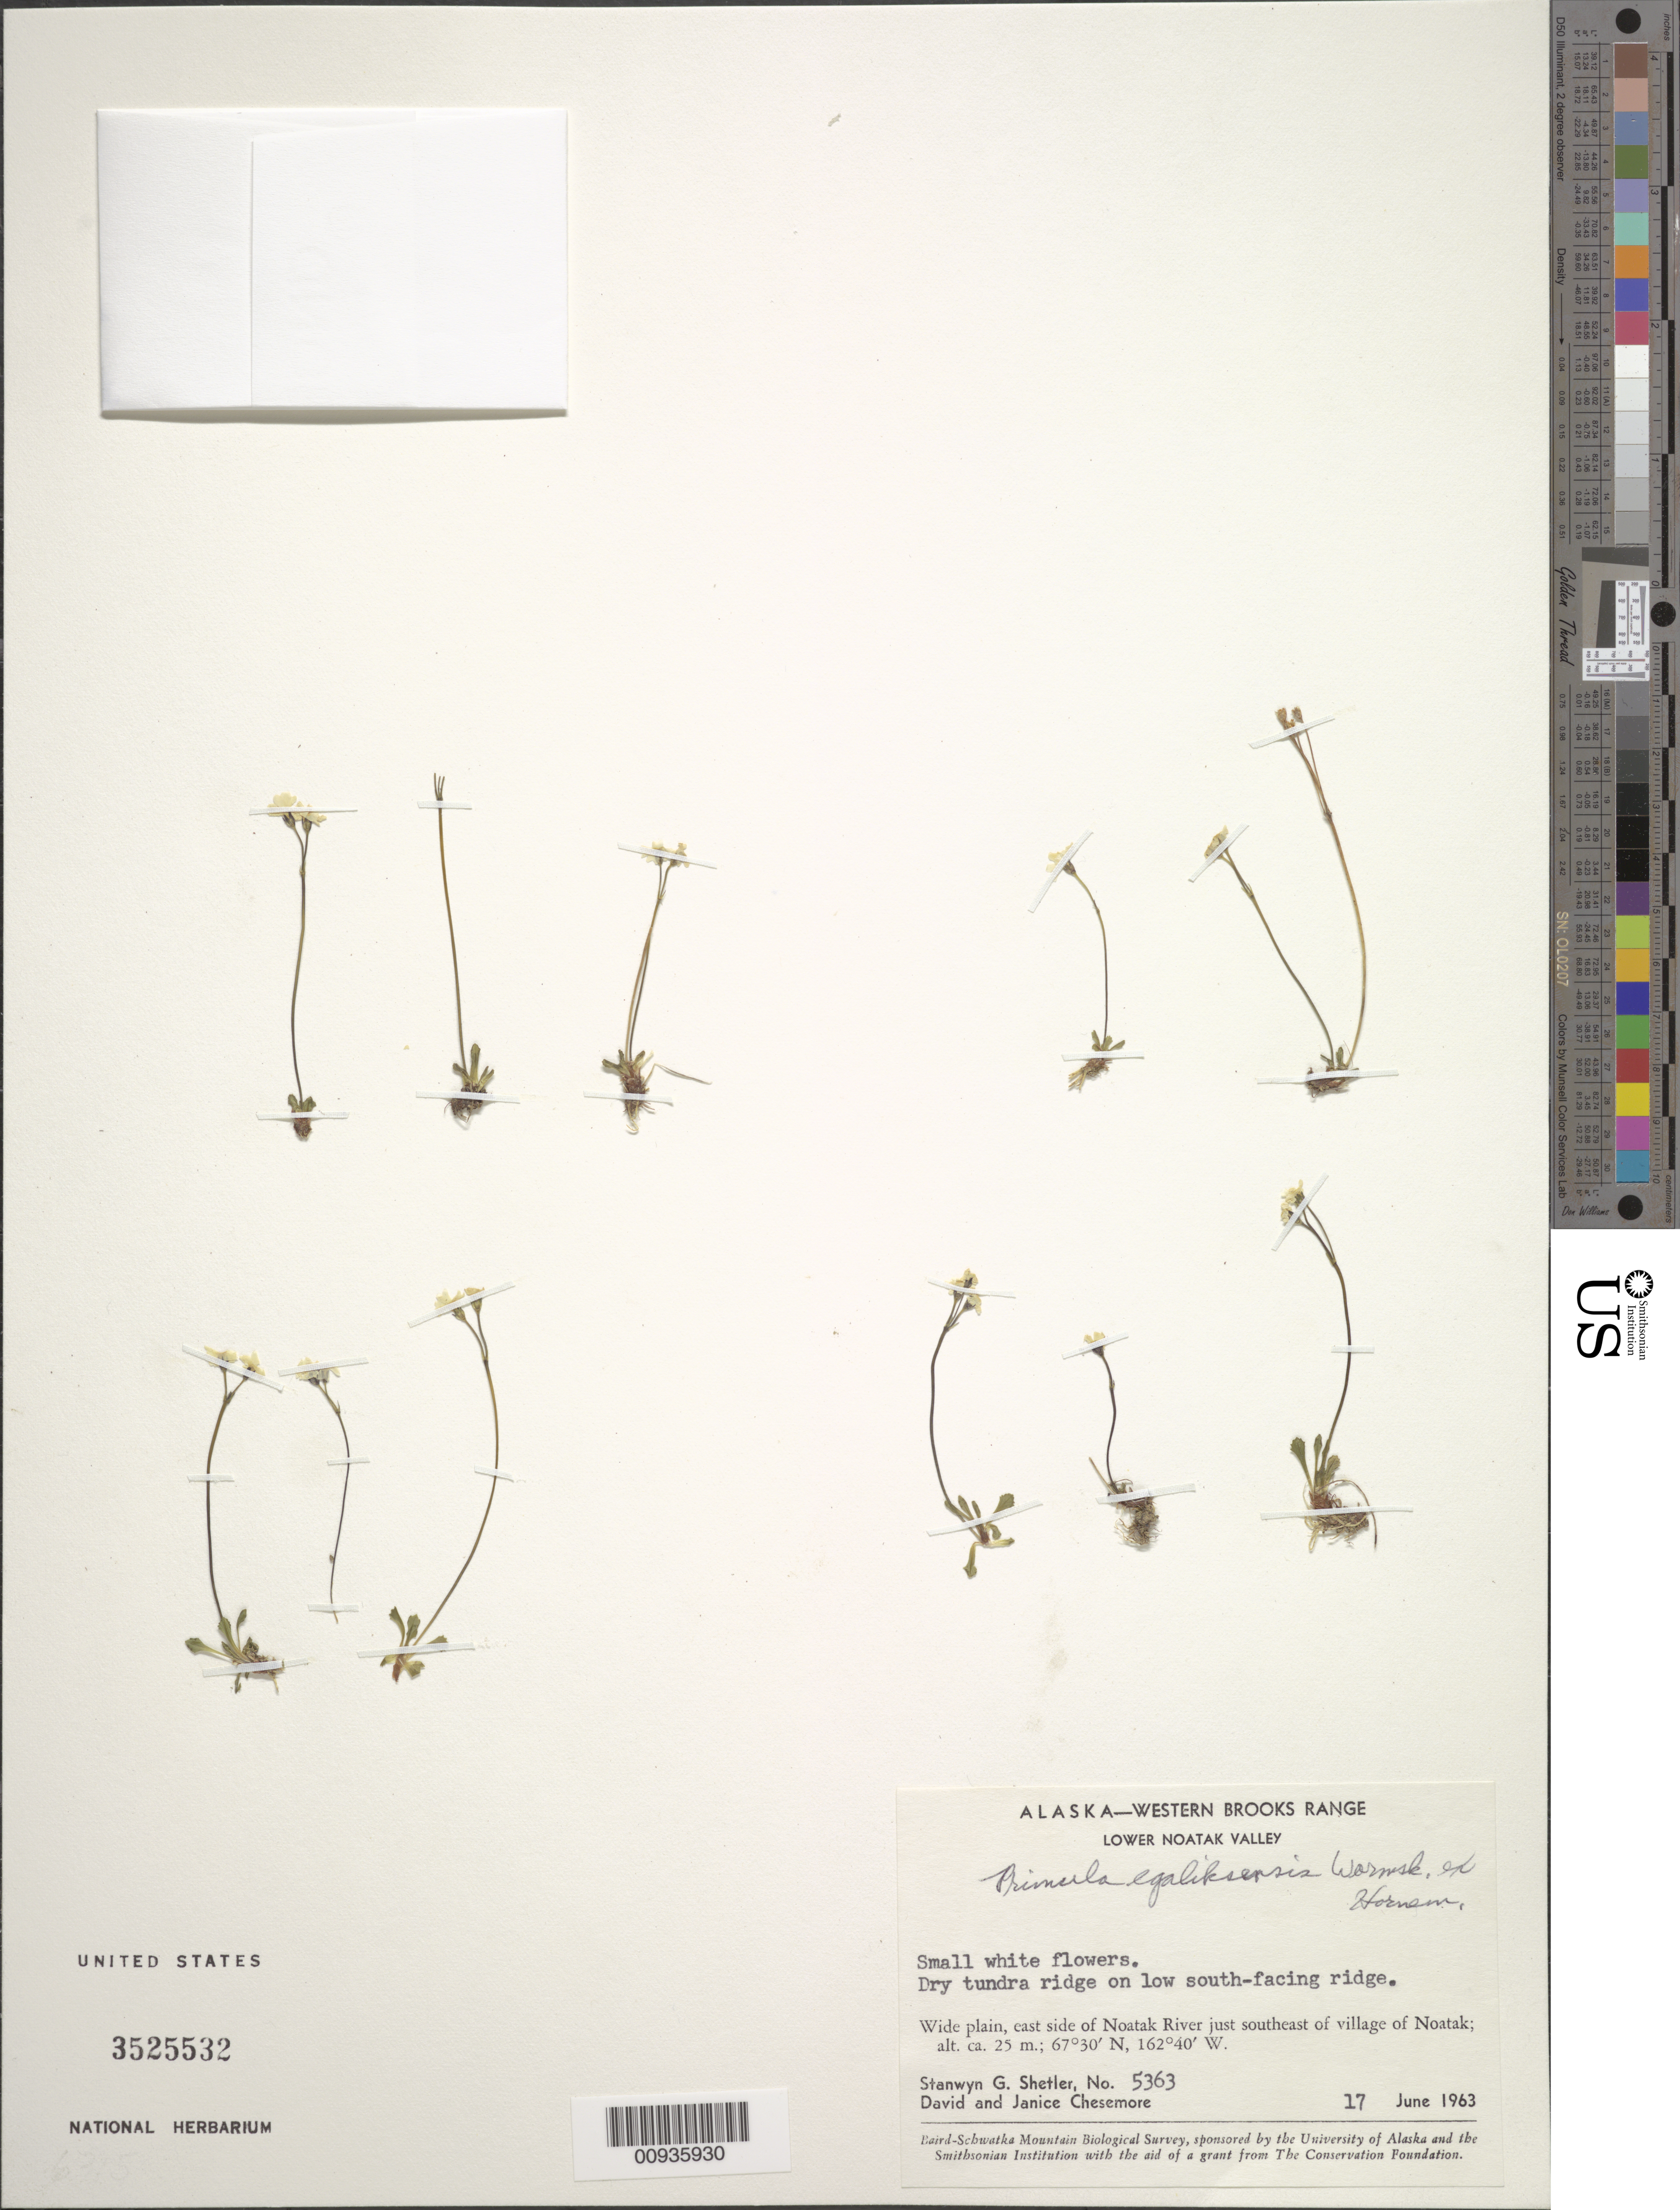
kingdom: Plantae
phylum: Tracheophyta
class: Magnoliopsida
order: Ericales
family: Primulaceae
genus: Primula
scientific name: Primula egaliksensis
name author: Wormsk.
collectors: S. Shetler, D. Chesemore & J. Chesemore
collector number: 5363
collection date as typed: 17 Jun 1963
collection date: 1963-06-17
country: United States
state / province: Alaska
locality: E side of Noatak River just southeast of village of Noatak. Western Brooks Range, Lower Noatak Valley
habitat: Dry tundra ridge on low south-facing ridge. Wide plain.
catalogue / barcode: US 3525532